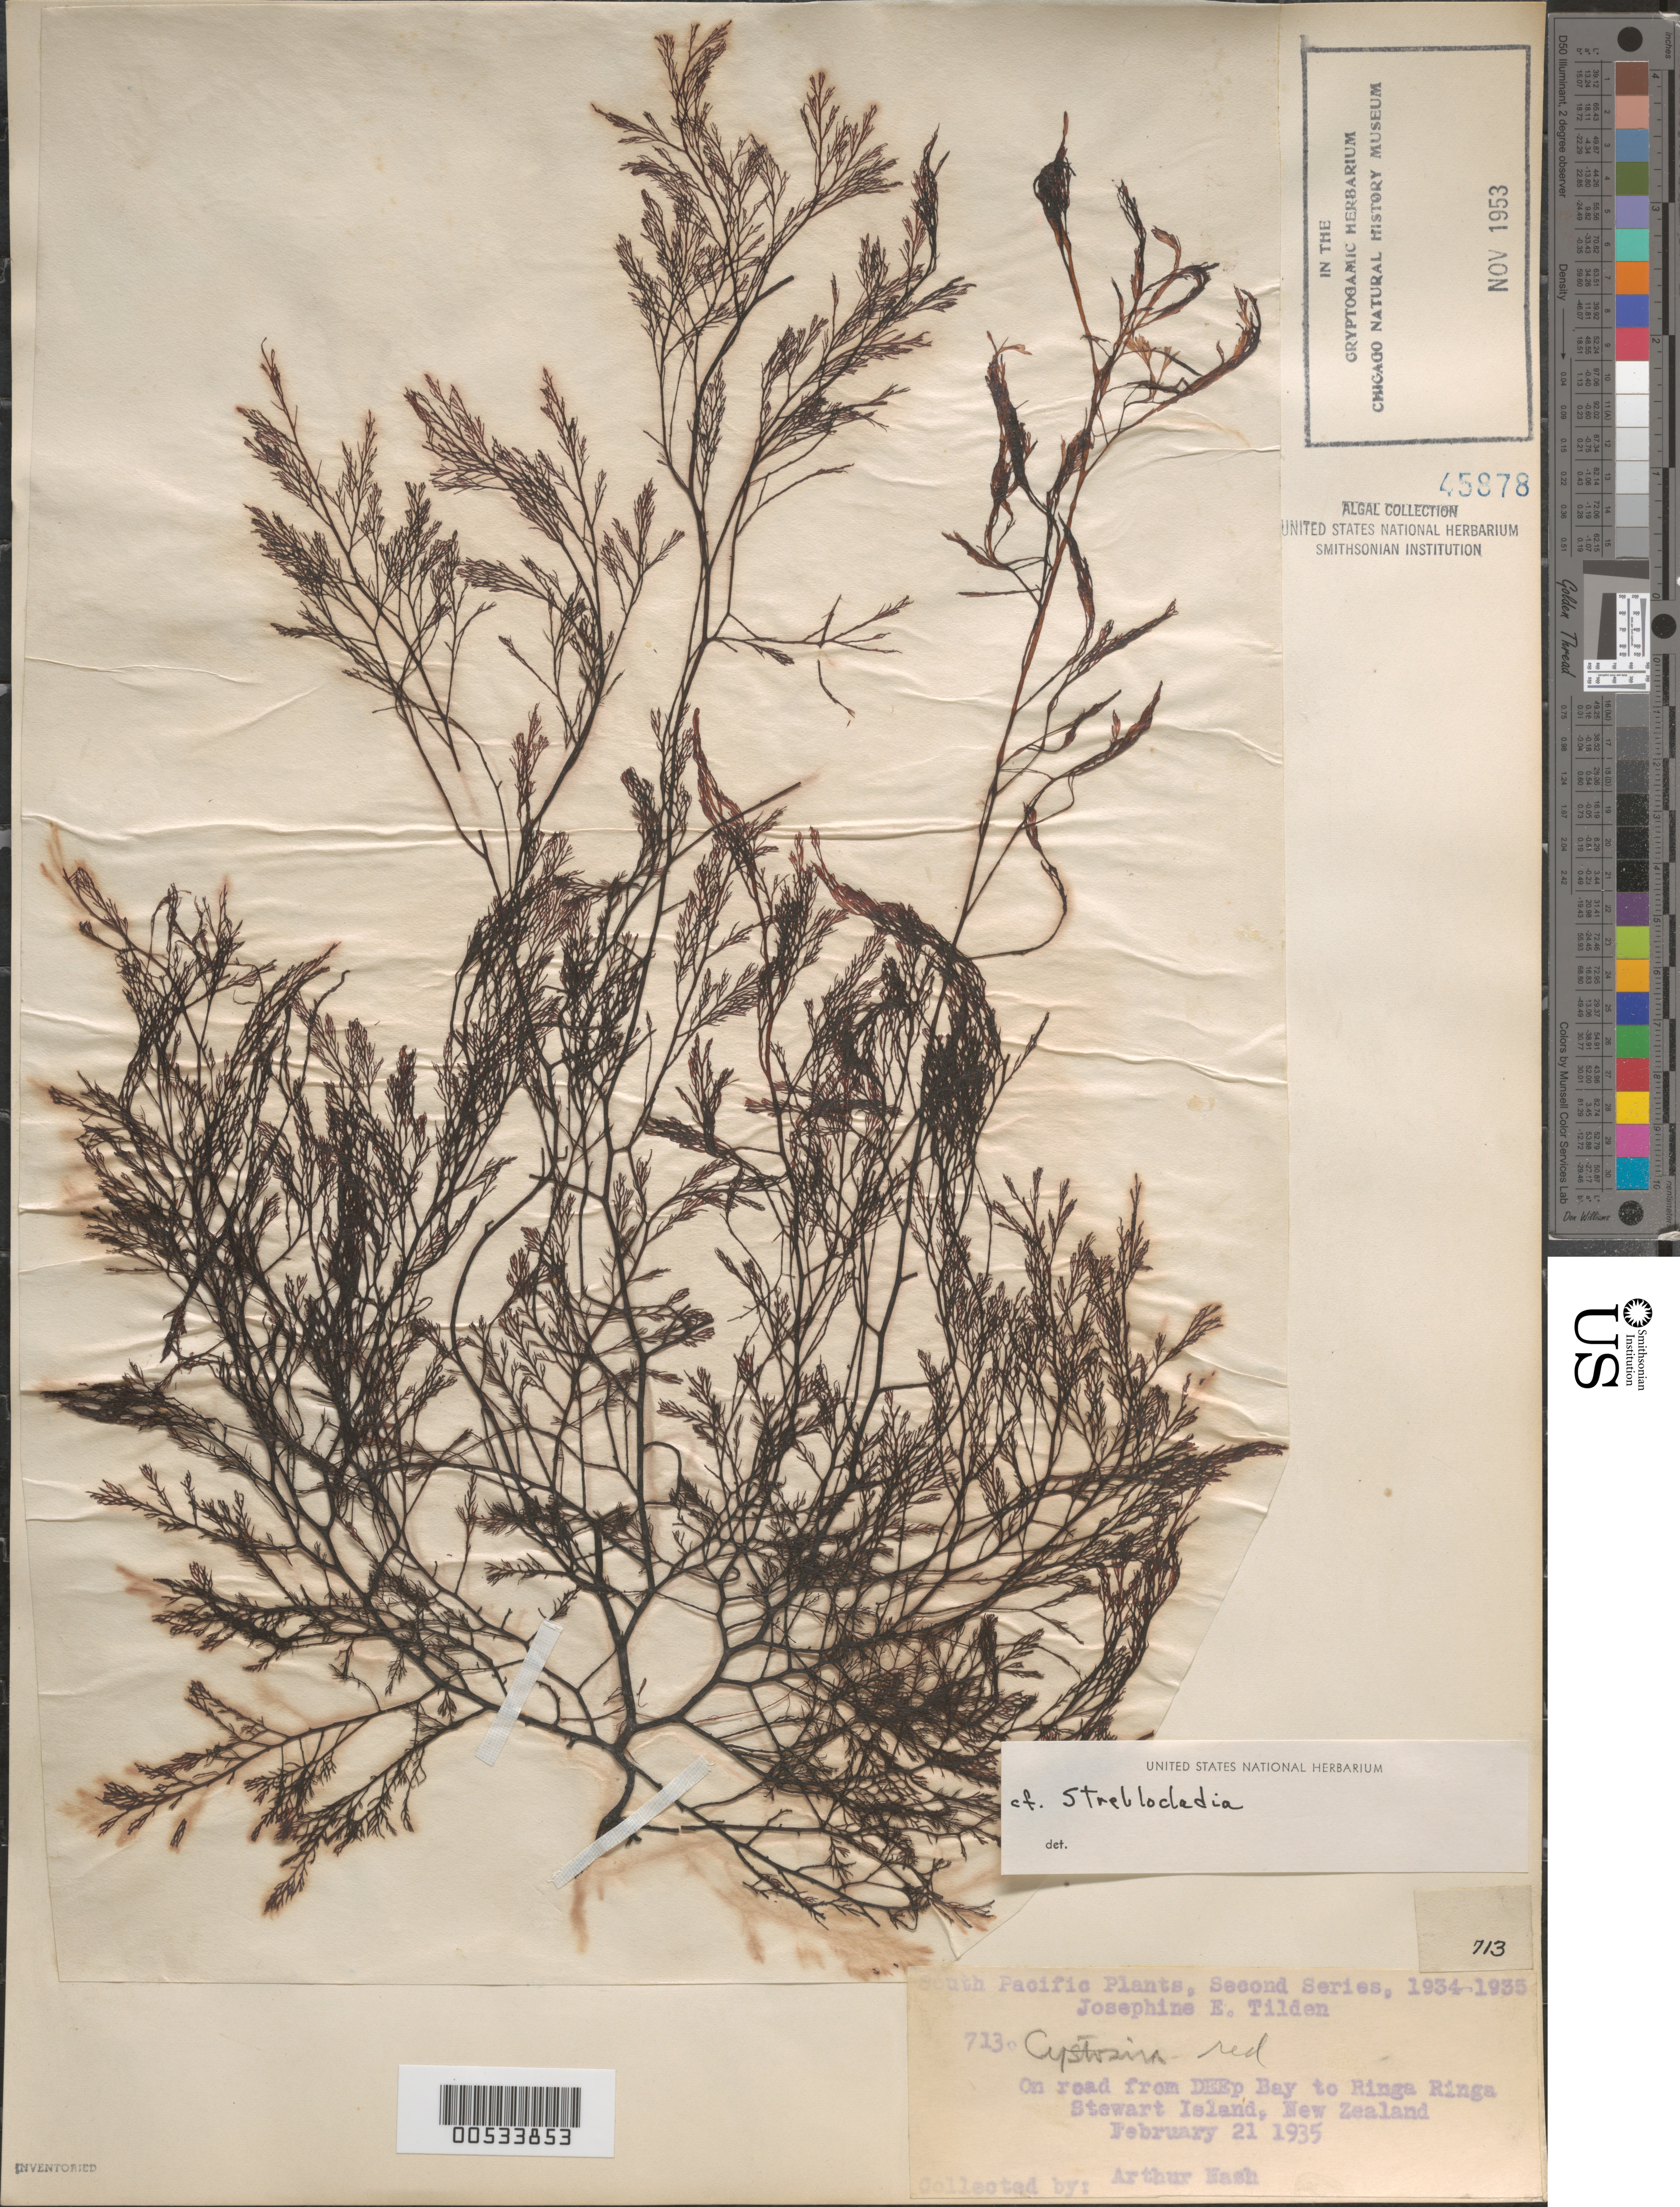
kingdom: Plantae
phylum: Rhodophyta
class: Florideophyceae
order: Ceramiales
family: Rhodomelaceae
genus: Streblocladia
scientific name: Streblocladia sp.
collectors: A. Nash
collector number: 713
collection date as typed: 21 Feb 1935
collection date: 1935-02-21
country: New Zealand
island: Stewart Island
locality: Between Deep Bay and Ringaringa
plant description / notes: Tilden, South Pacific Plants, Second Series, 1934-1935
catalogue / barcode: US 45878